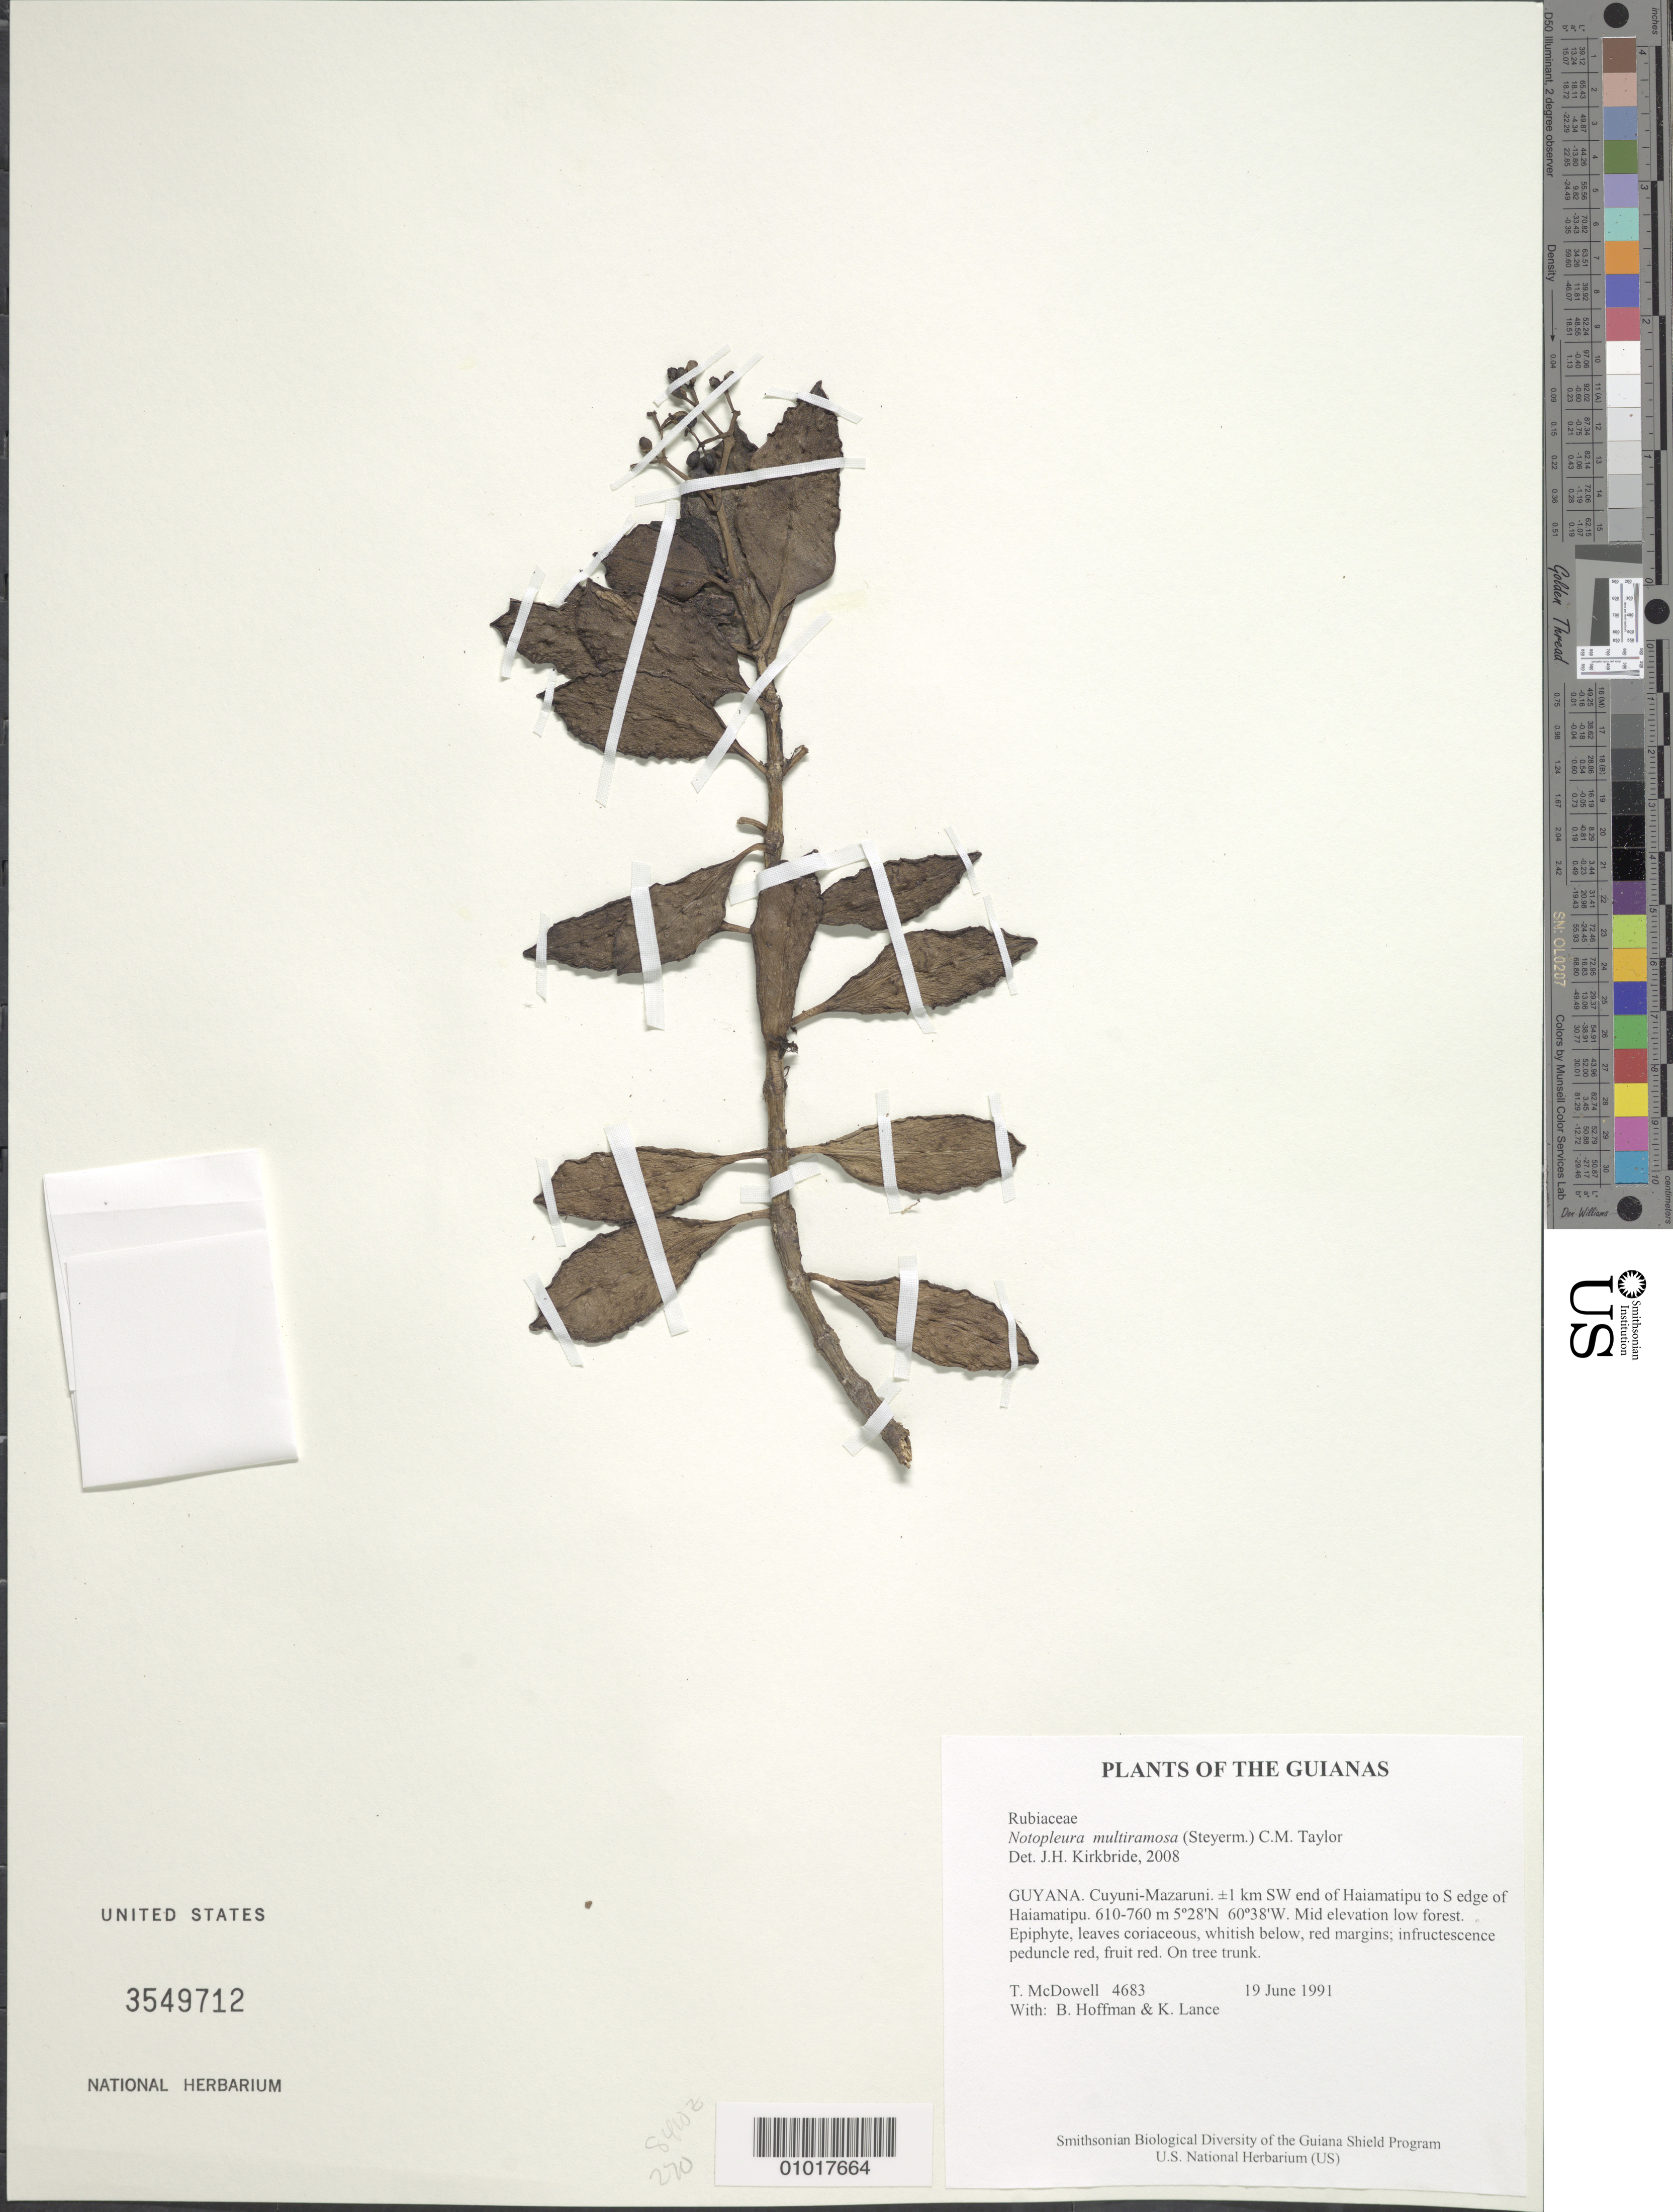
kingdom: Plantae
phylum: Tracheophyta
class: Magnoliopsida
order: Gentianales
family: Rubiaceae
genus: Notopleura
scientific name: Notopleura multiramosa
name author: (Steyerm.) C.M. Taylor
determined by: Kirkbride, J. H.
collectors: T. McDowell, B. Hoffman & K. Lance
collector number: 4683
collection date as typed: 19 June 1991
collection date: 1991-06-19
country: Guyana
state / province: Cuyuni-Mazaruni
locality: ±1 km SW end of Haiamatipu to S edge of Haiamatipu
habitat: Mid elevation low forest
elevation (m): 610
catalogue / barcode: US 3549712